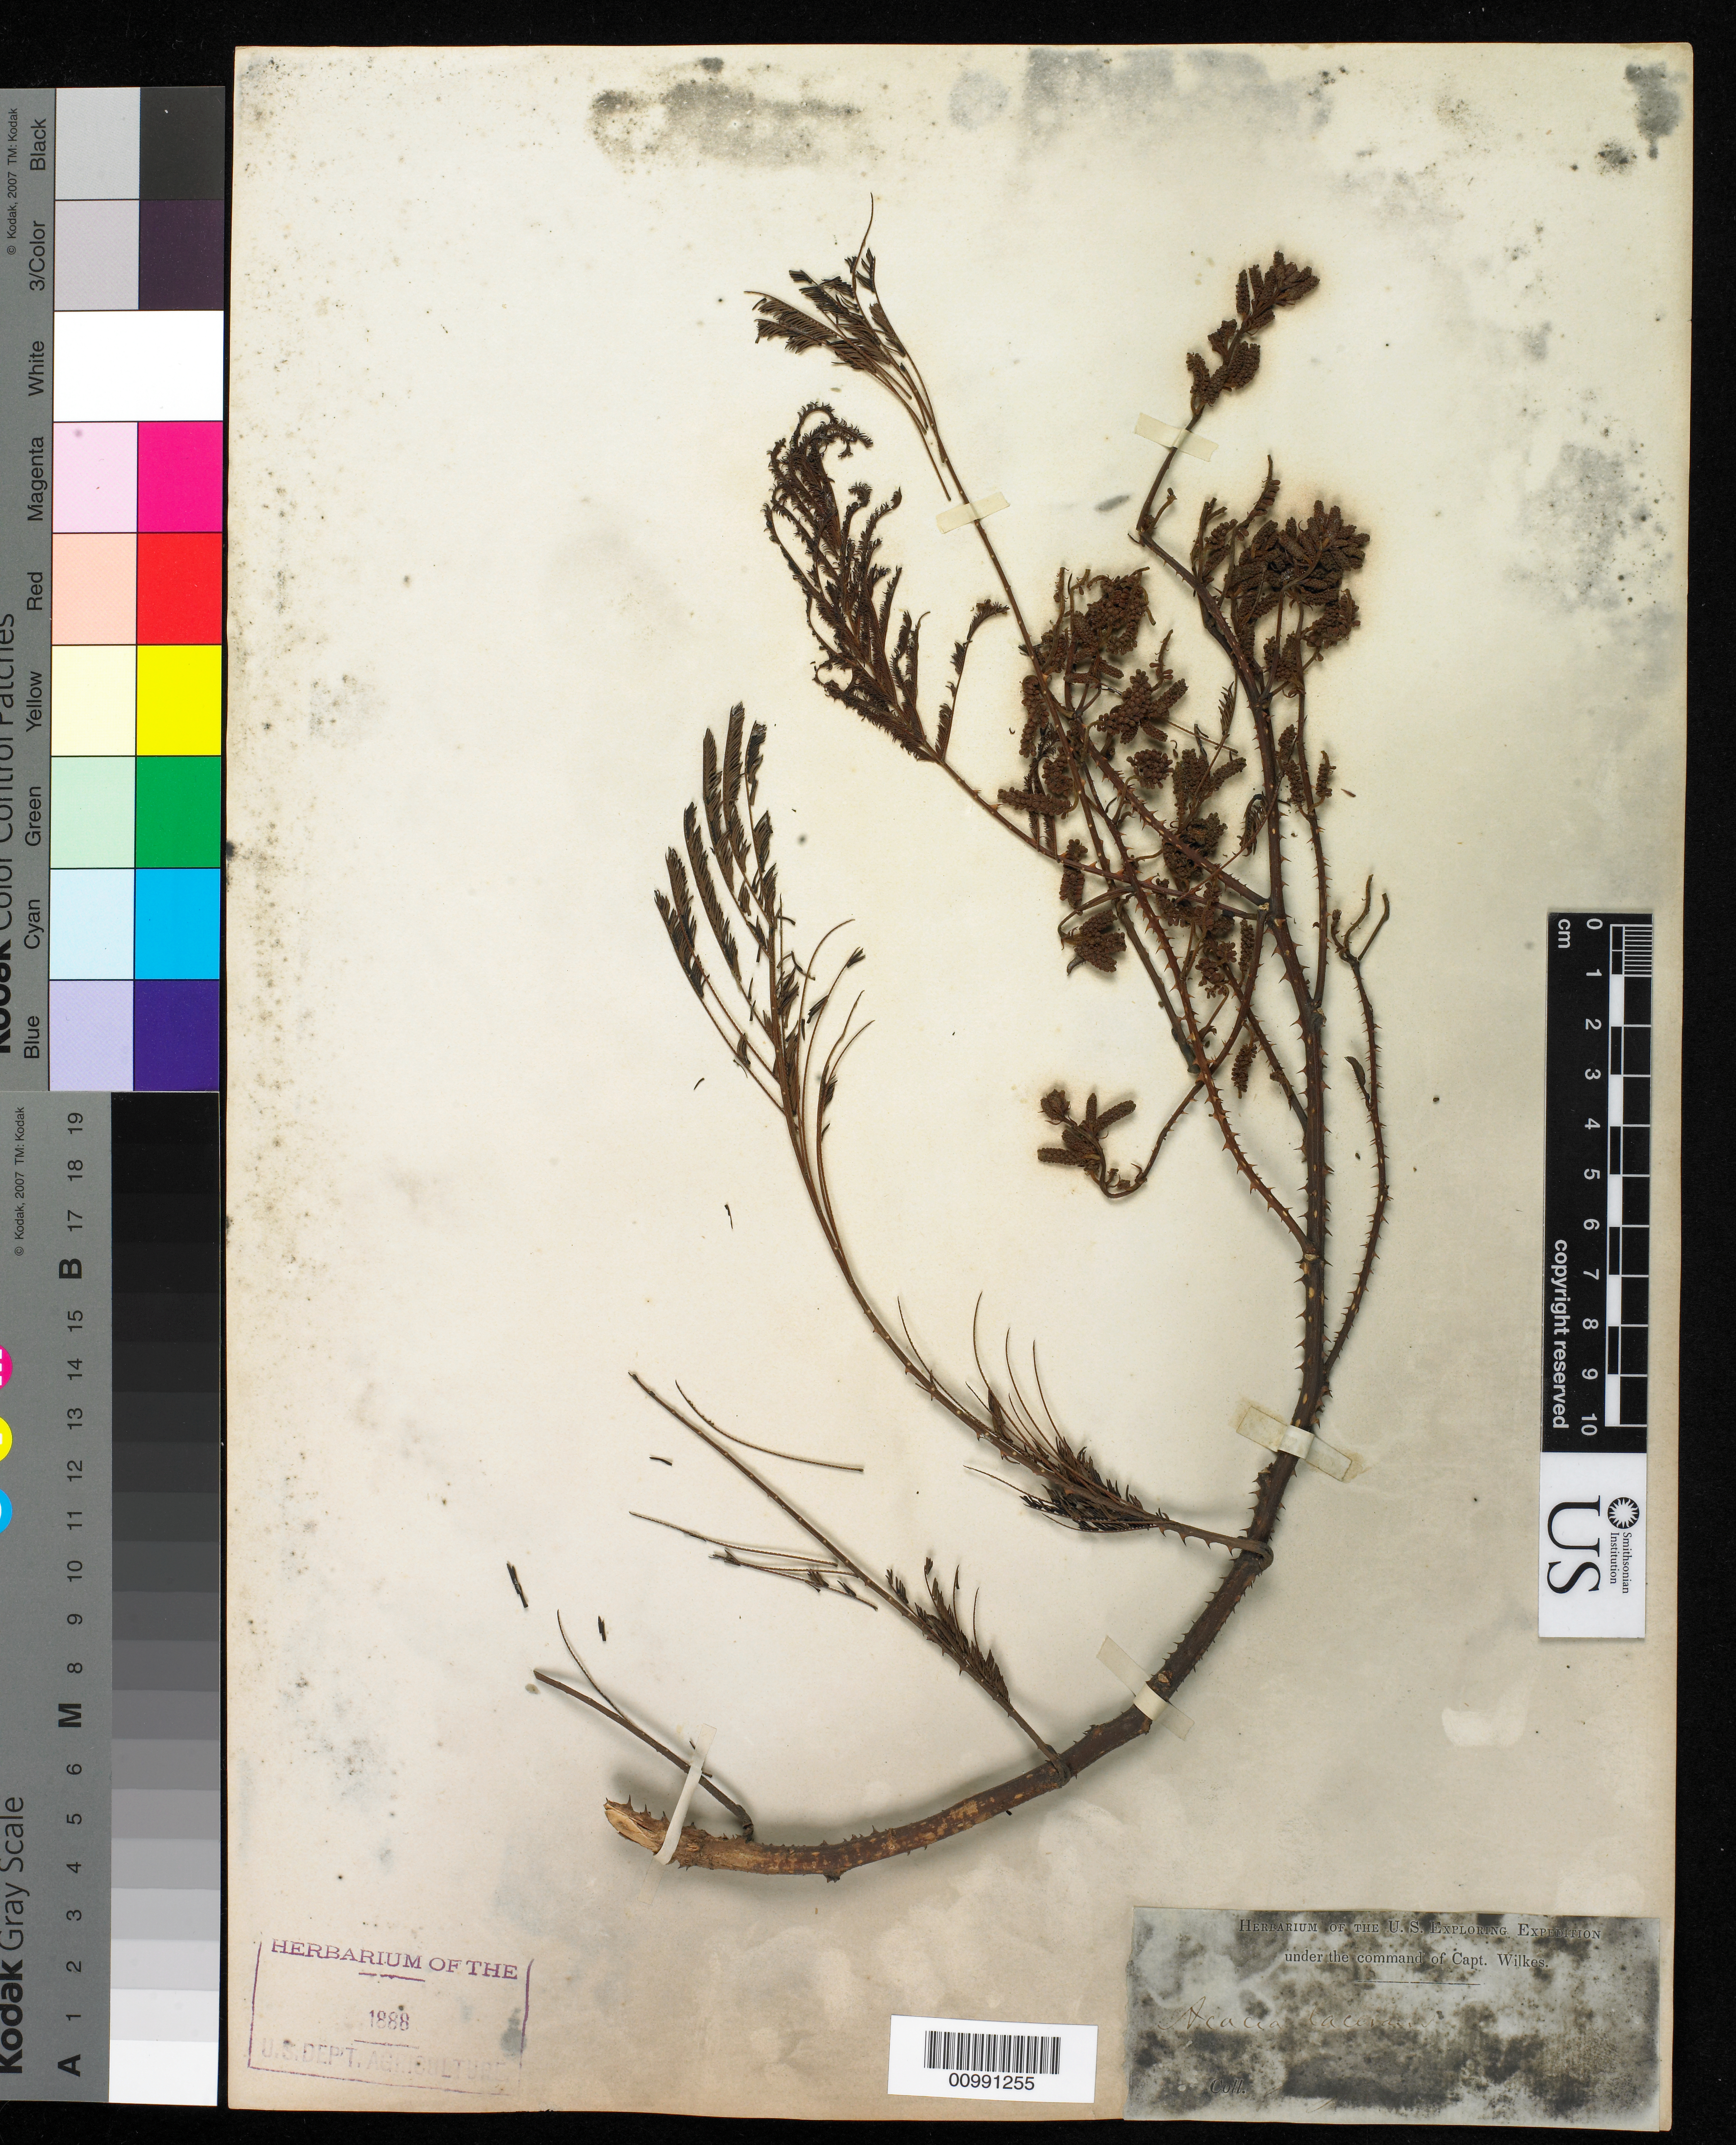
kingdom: Plantae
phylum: Tracheophyta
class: Magnoliopsida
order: Fabales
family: Fabaceae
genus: Senegalia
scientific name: Senegalia lacerans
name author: (Benth.) Seigler & Ebinger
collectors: Wilkes Explor. Exped.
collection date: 1838/1842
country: Australia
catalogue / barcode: US 98527